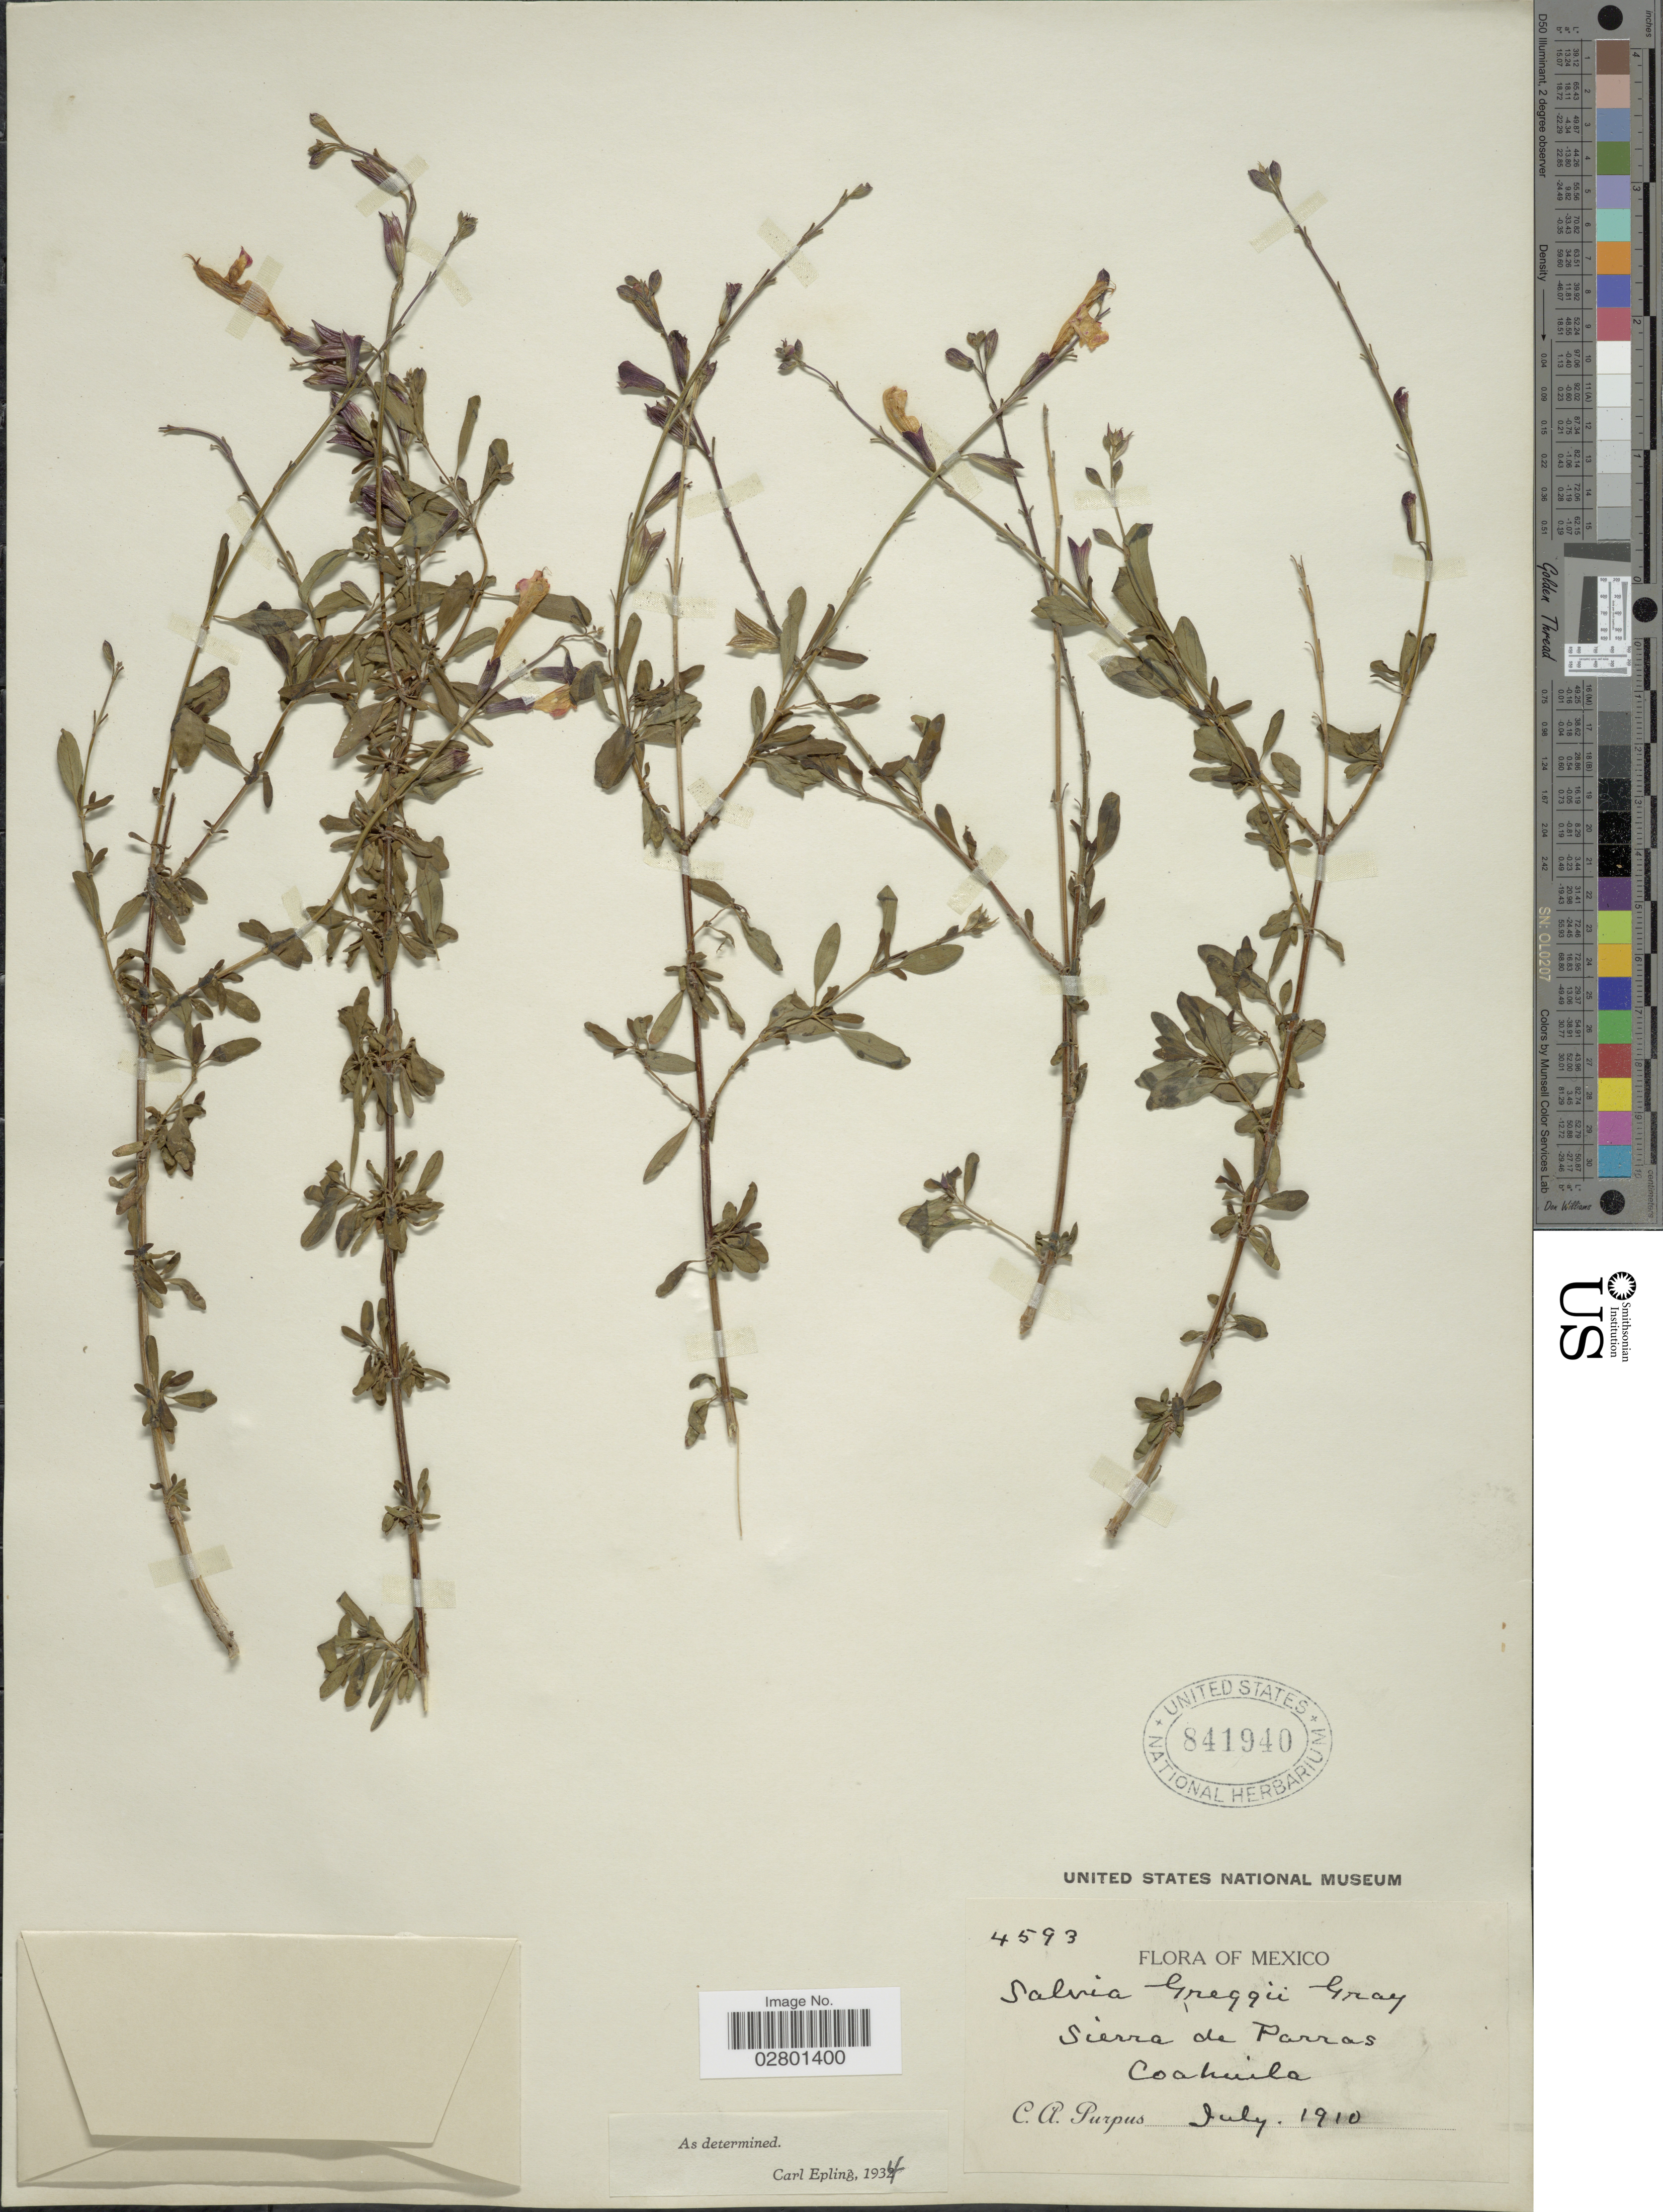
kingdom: Plantae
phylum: Tracheophyta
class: Magnoliopsida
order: Lamiales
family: Lamiaceae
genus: Salvia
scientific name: Salvia greggii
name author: A. Gray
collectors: C. A. Purpus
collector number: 4593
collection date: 1910-07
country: Mexico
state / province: Coahuila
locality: Sierra de Parras.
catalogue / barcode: US 841940